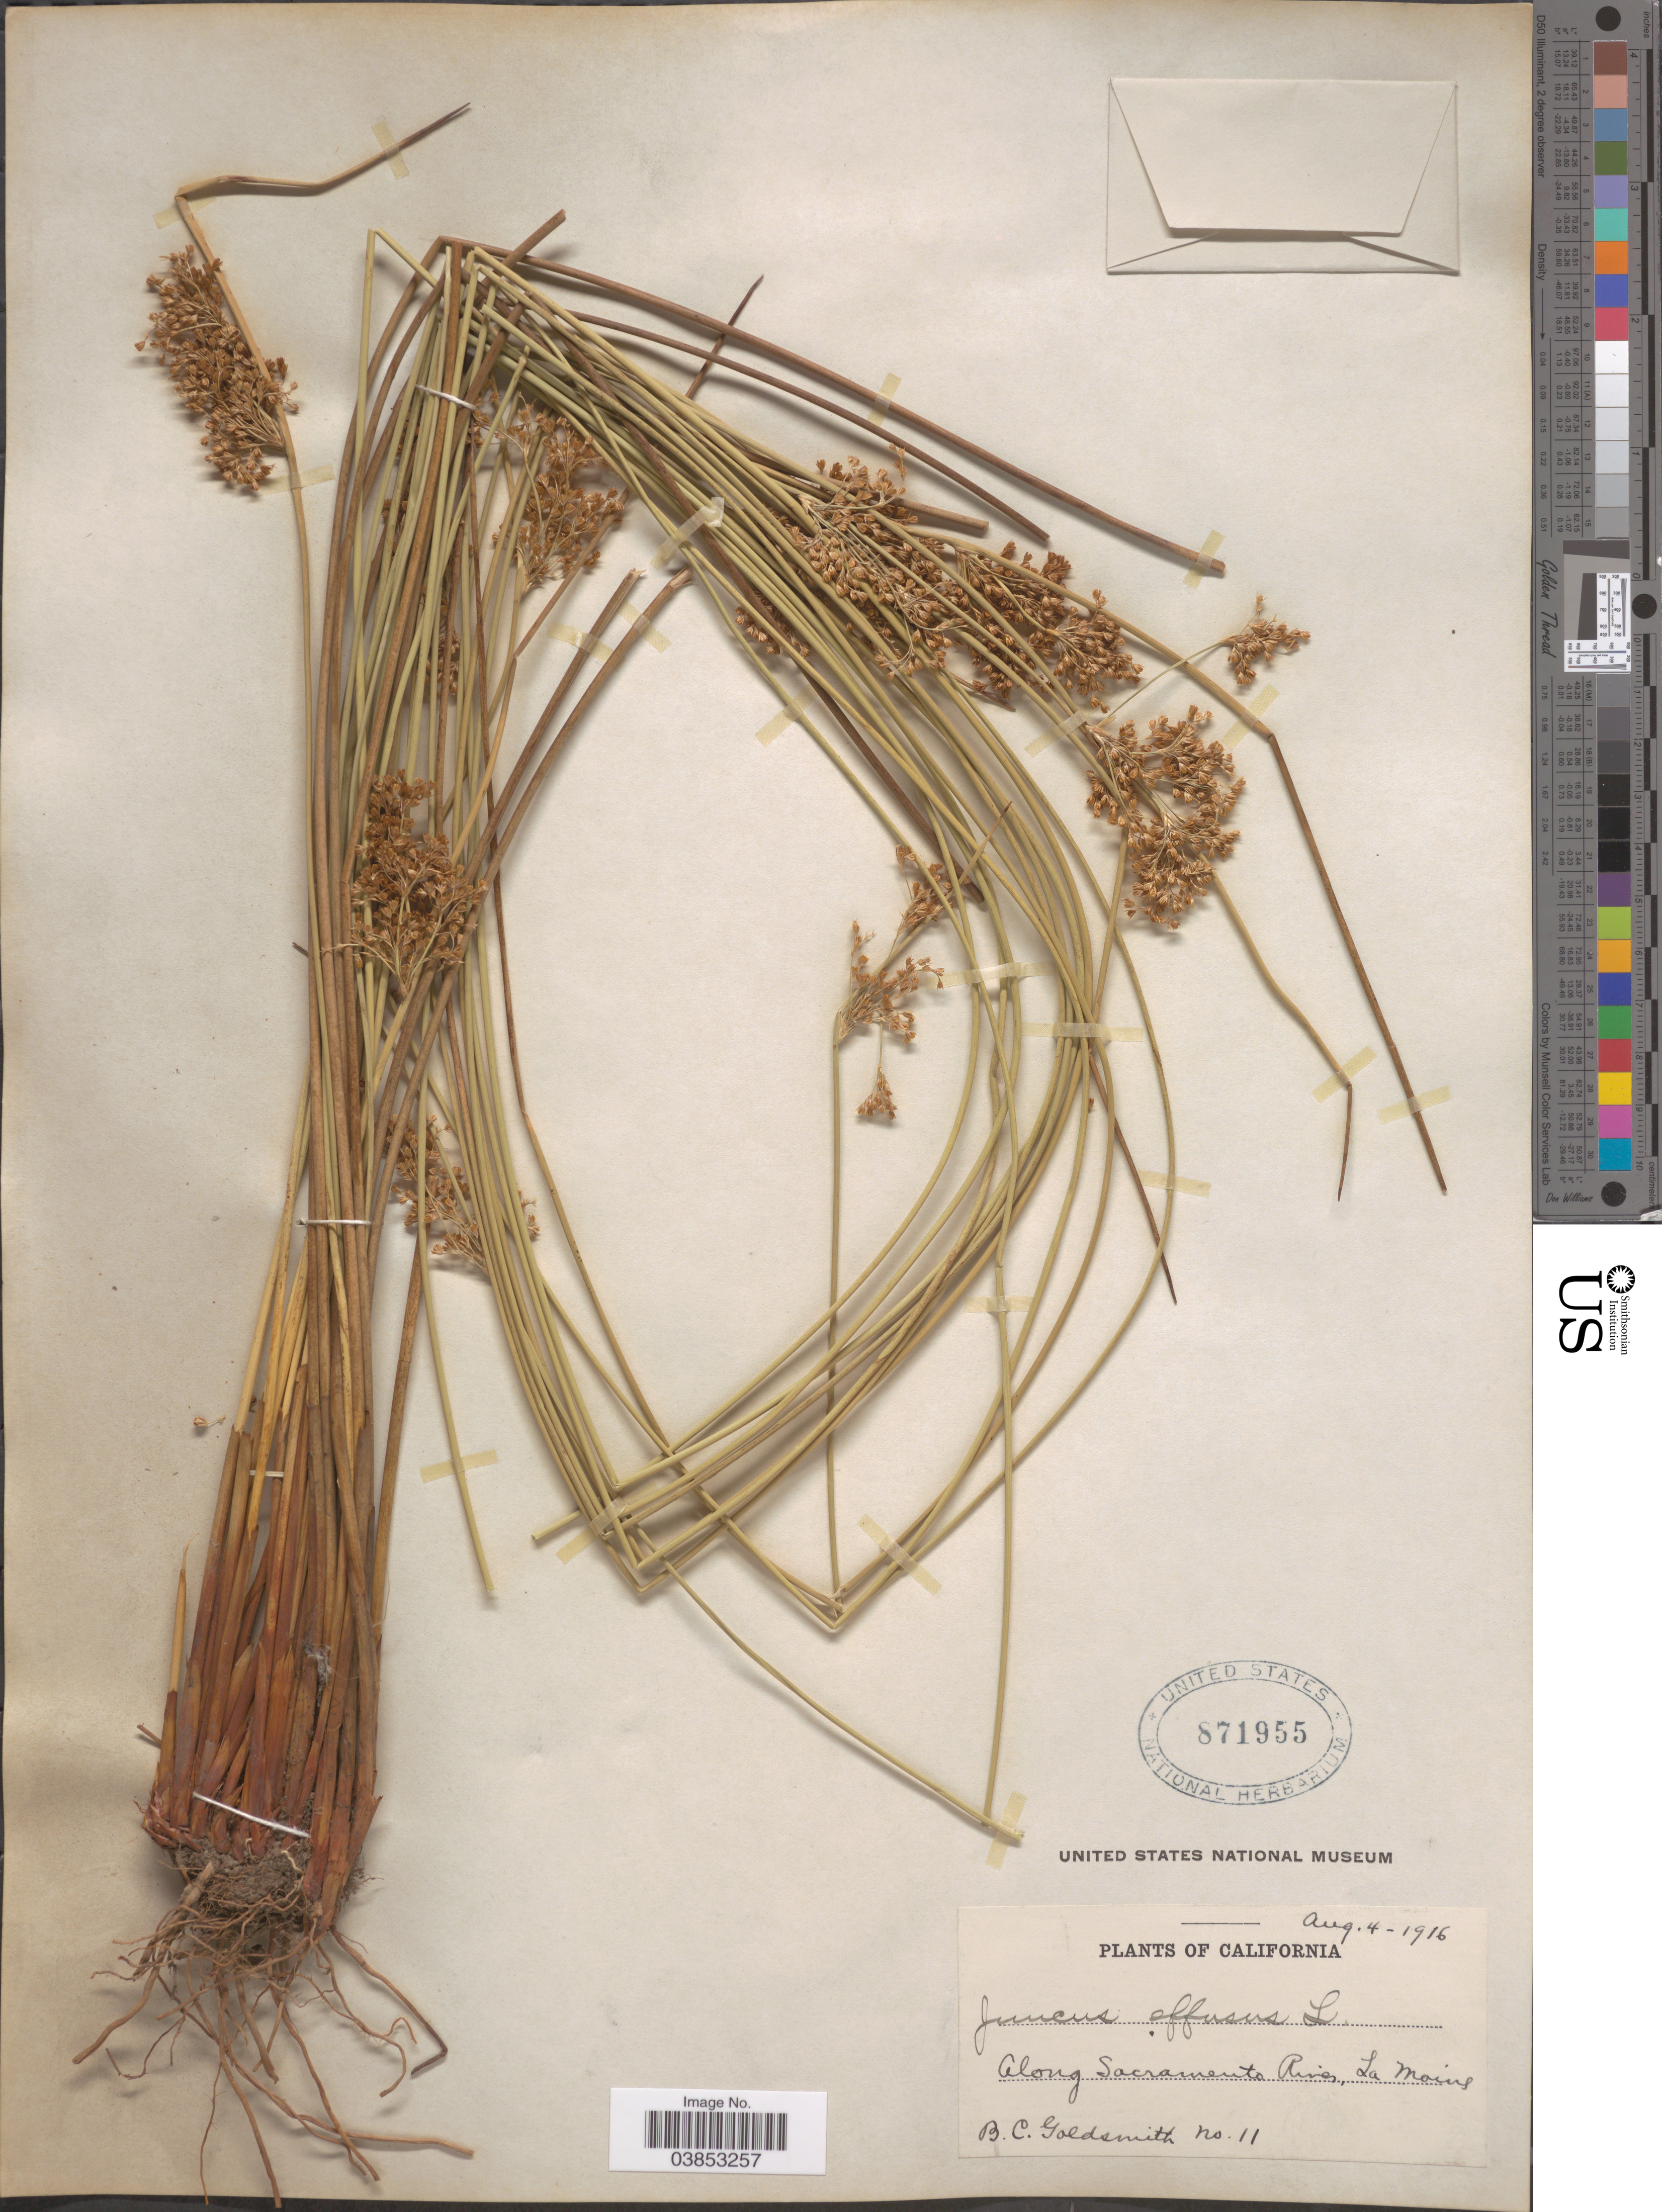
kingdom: Plantae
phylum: Tracheophyta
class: Liliopsida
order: Poales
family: Juncaceae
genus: Juncus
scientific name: Juncus effusus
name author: L.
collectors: B. Goldsmith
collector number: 11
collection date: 1916-08-04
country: United States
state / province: California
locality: Along Sacramento River, La Moine.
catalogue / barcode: US 871955